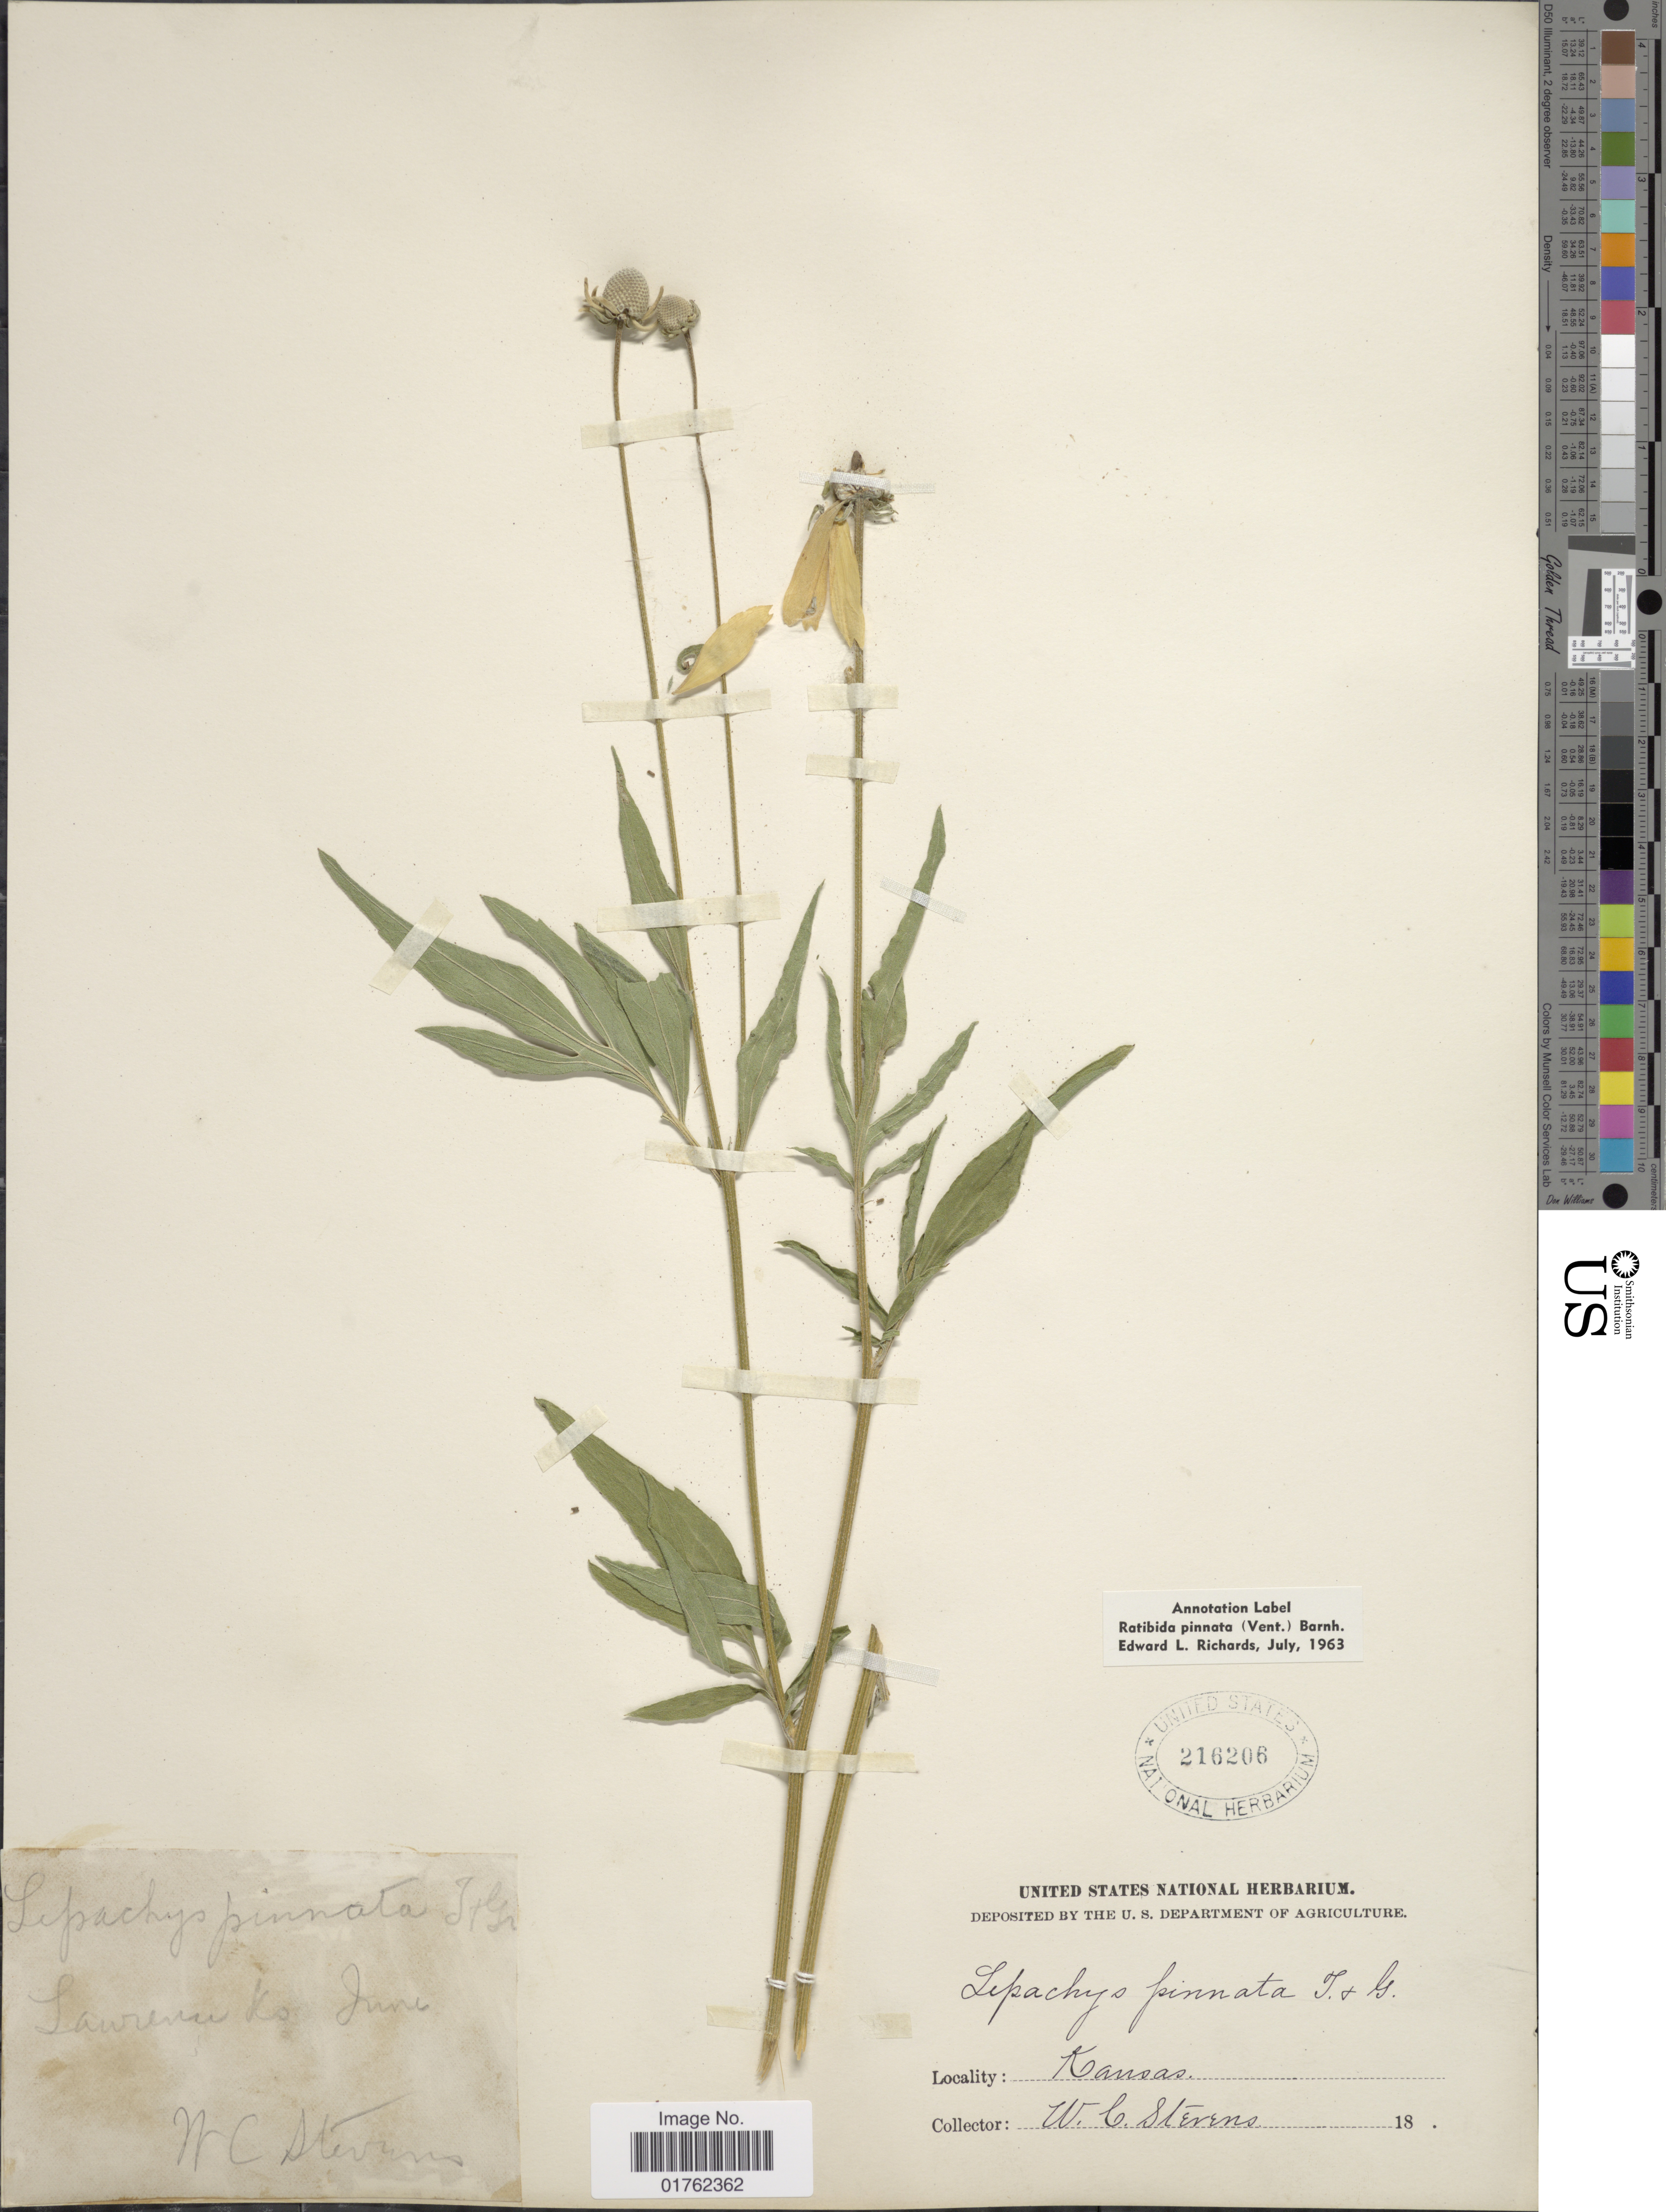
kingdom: Plantae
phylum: Tracheophyta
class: Magnoliopsida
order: Asterales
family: Asteraceae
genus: Ratibida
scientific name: Ratibida pinnata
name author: (Vent.) Barnhart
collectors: W. C. Stevens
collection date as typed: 18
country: United States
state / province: Kansas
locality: Lawrence Co.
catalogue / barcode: US 216206